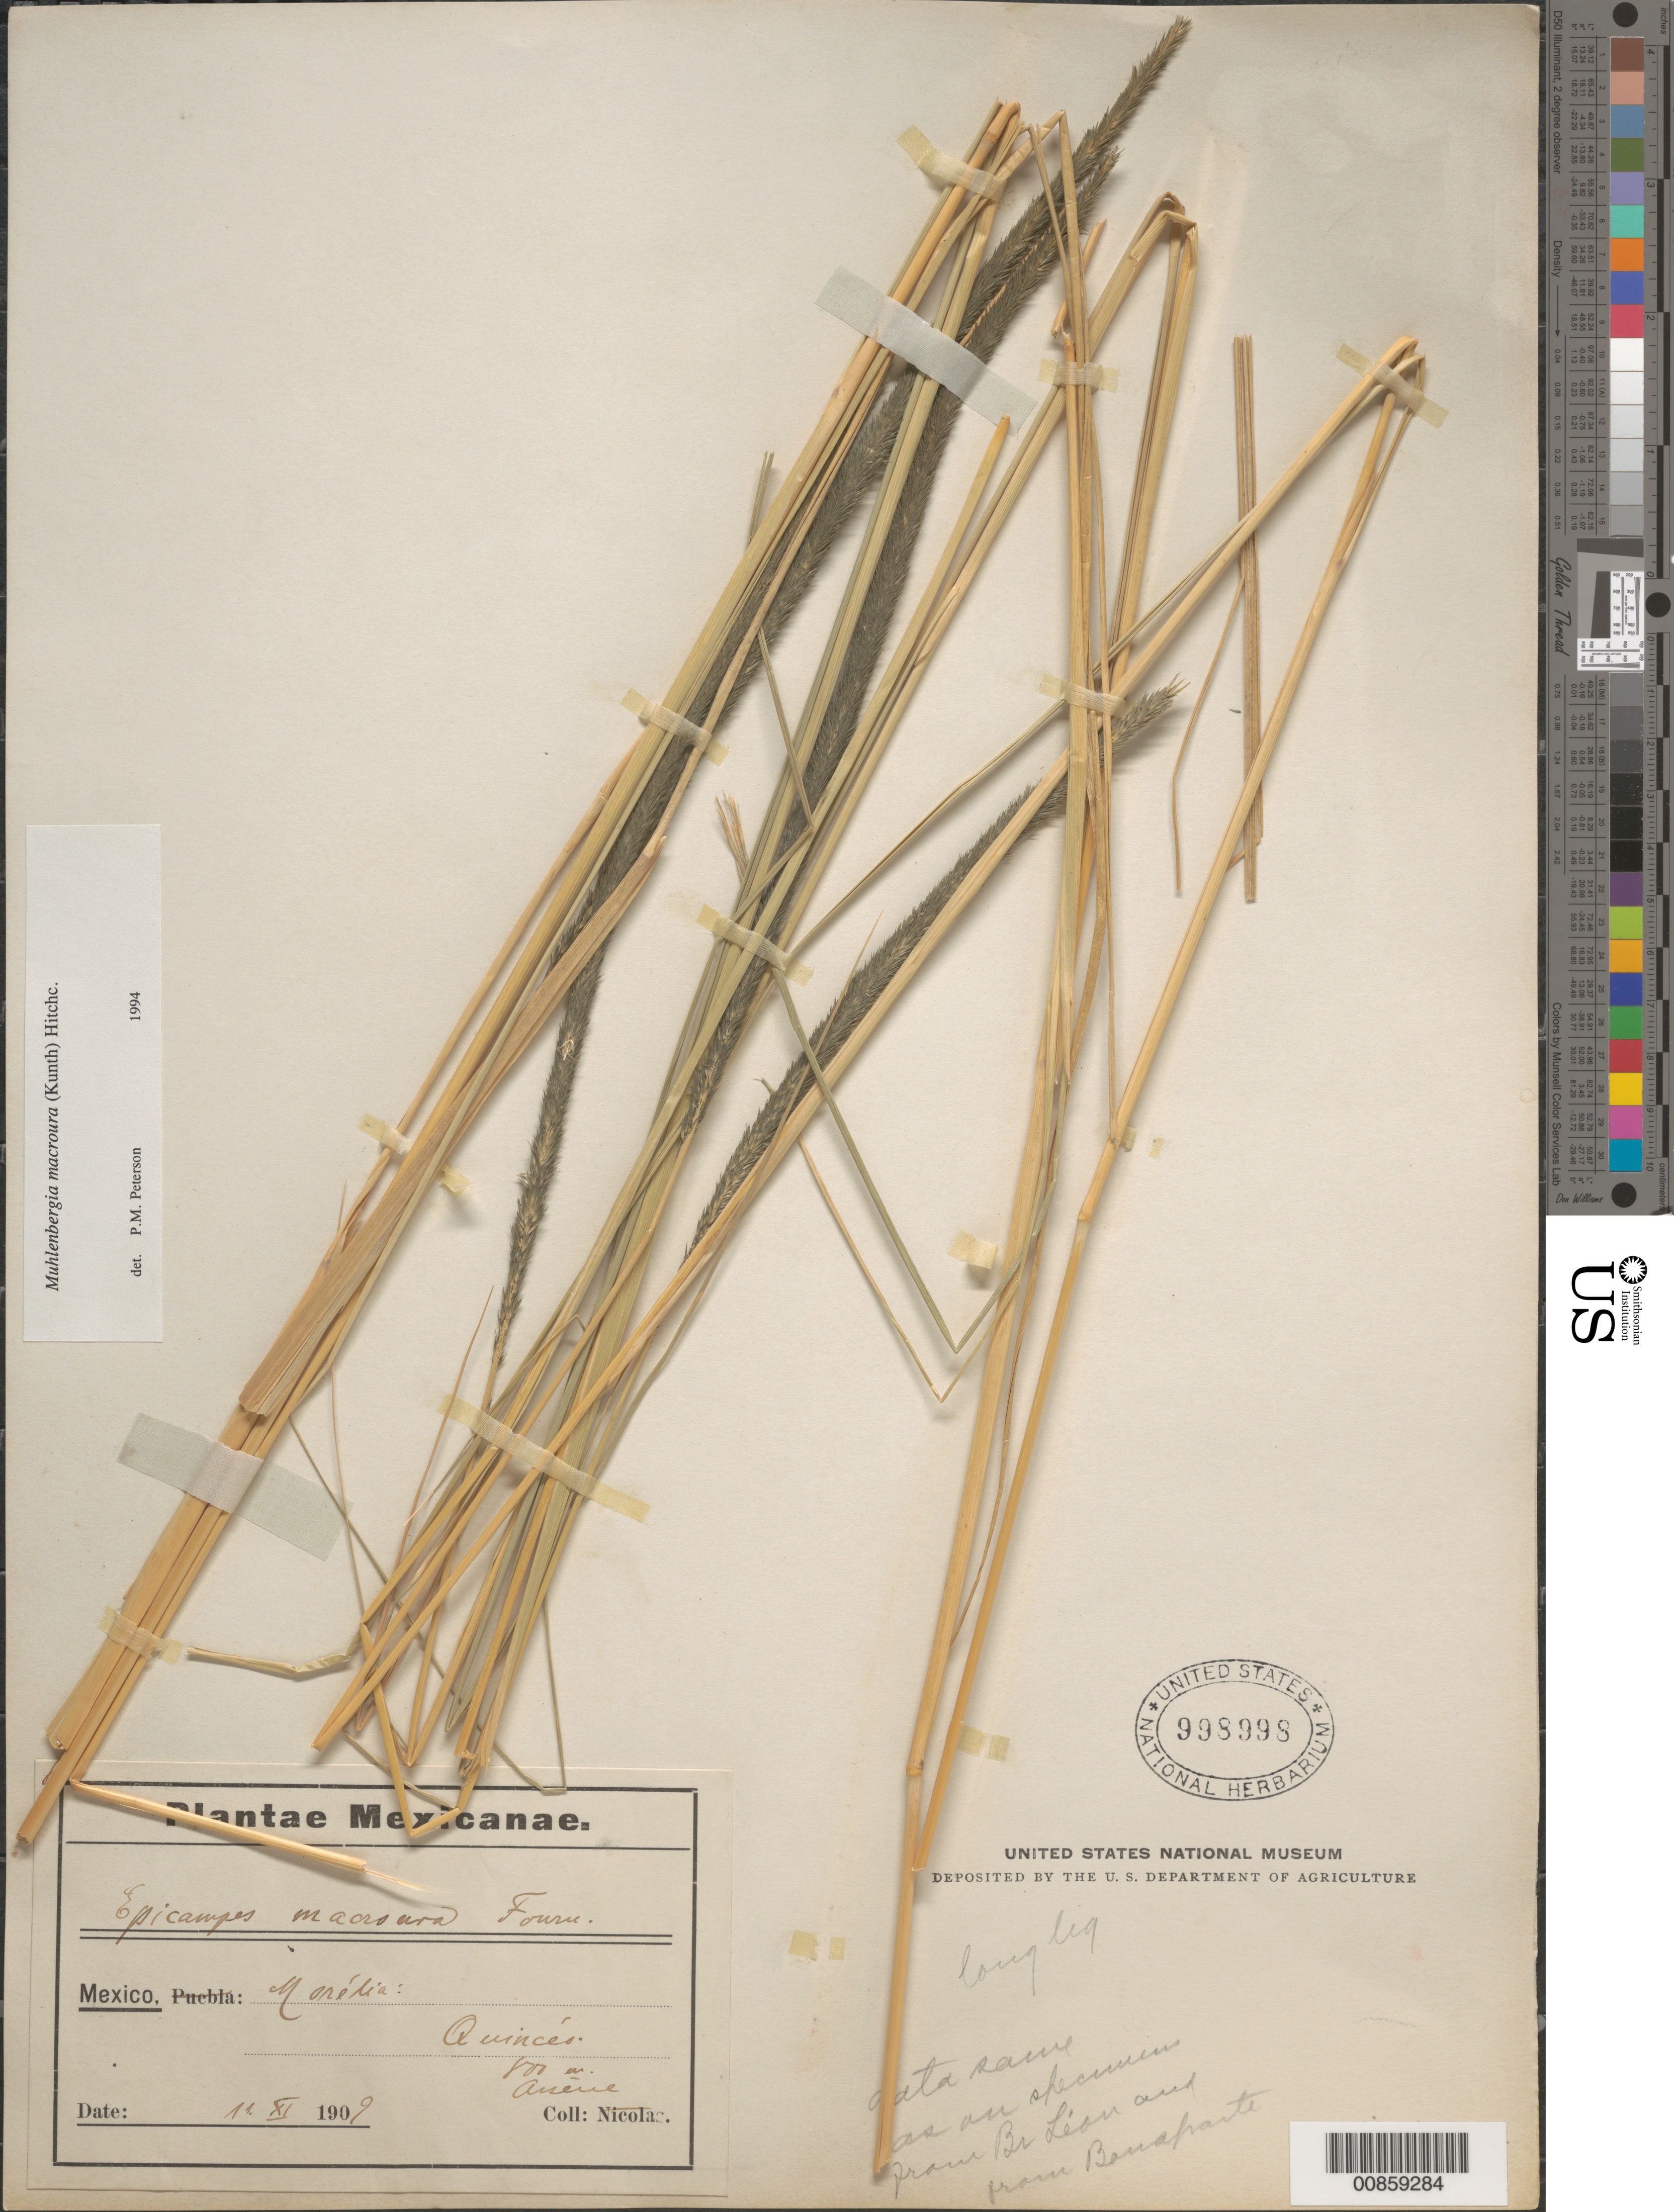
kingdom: Plantae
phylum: Tracheophyta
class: Liliopsida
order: Poales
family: Poaceae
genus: Muhlenbergia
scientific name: Muhlenbergia macroura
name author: (Kunth) Hitchc.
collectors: Bro. G. Arsène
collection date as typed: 11 Nov 1909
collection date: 1909-11-11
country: Mexico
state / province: Michoacan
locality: Quinces, near Morelia, Mich.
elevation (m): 2800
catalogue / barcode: US 998998